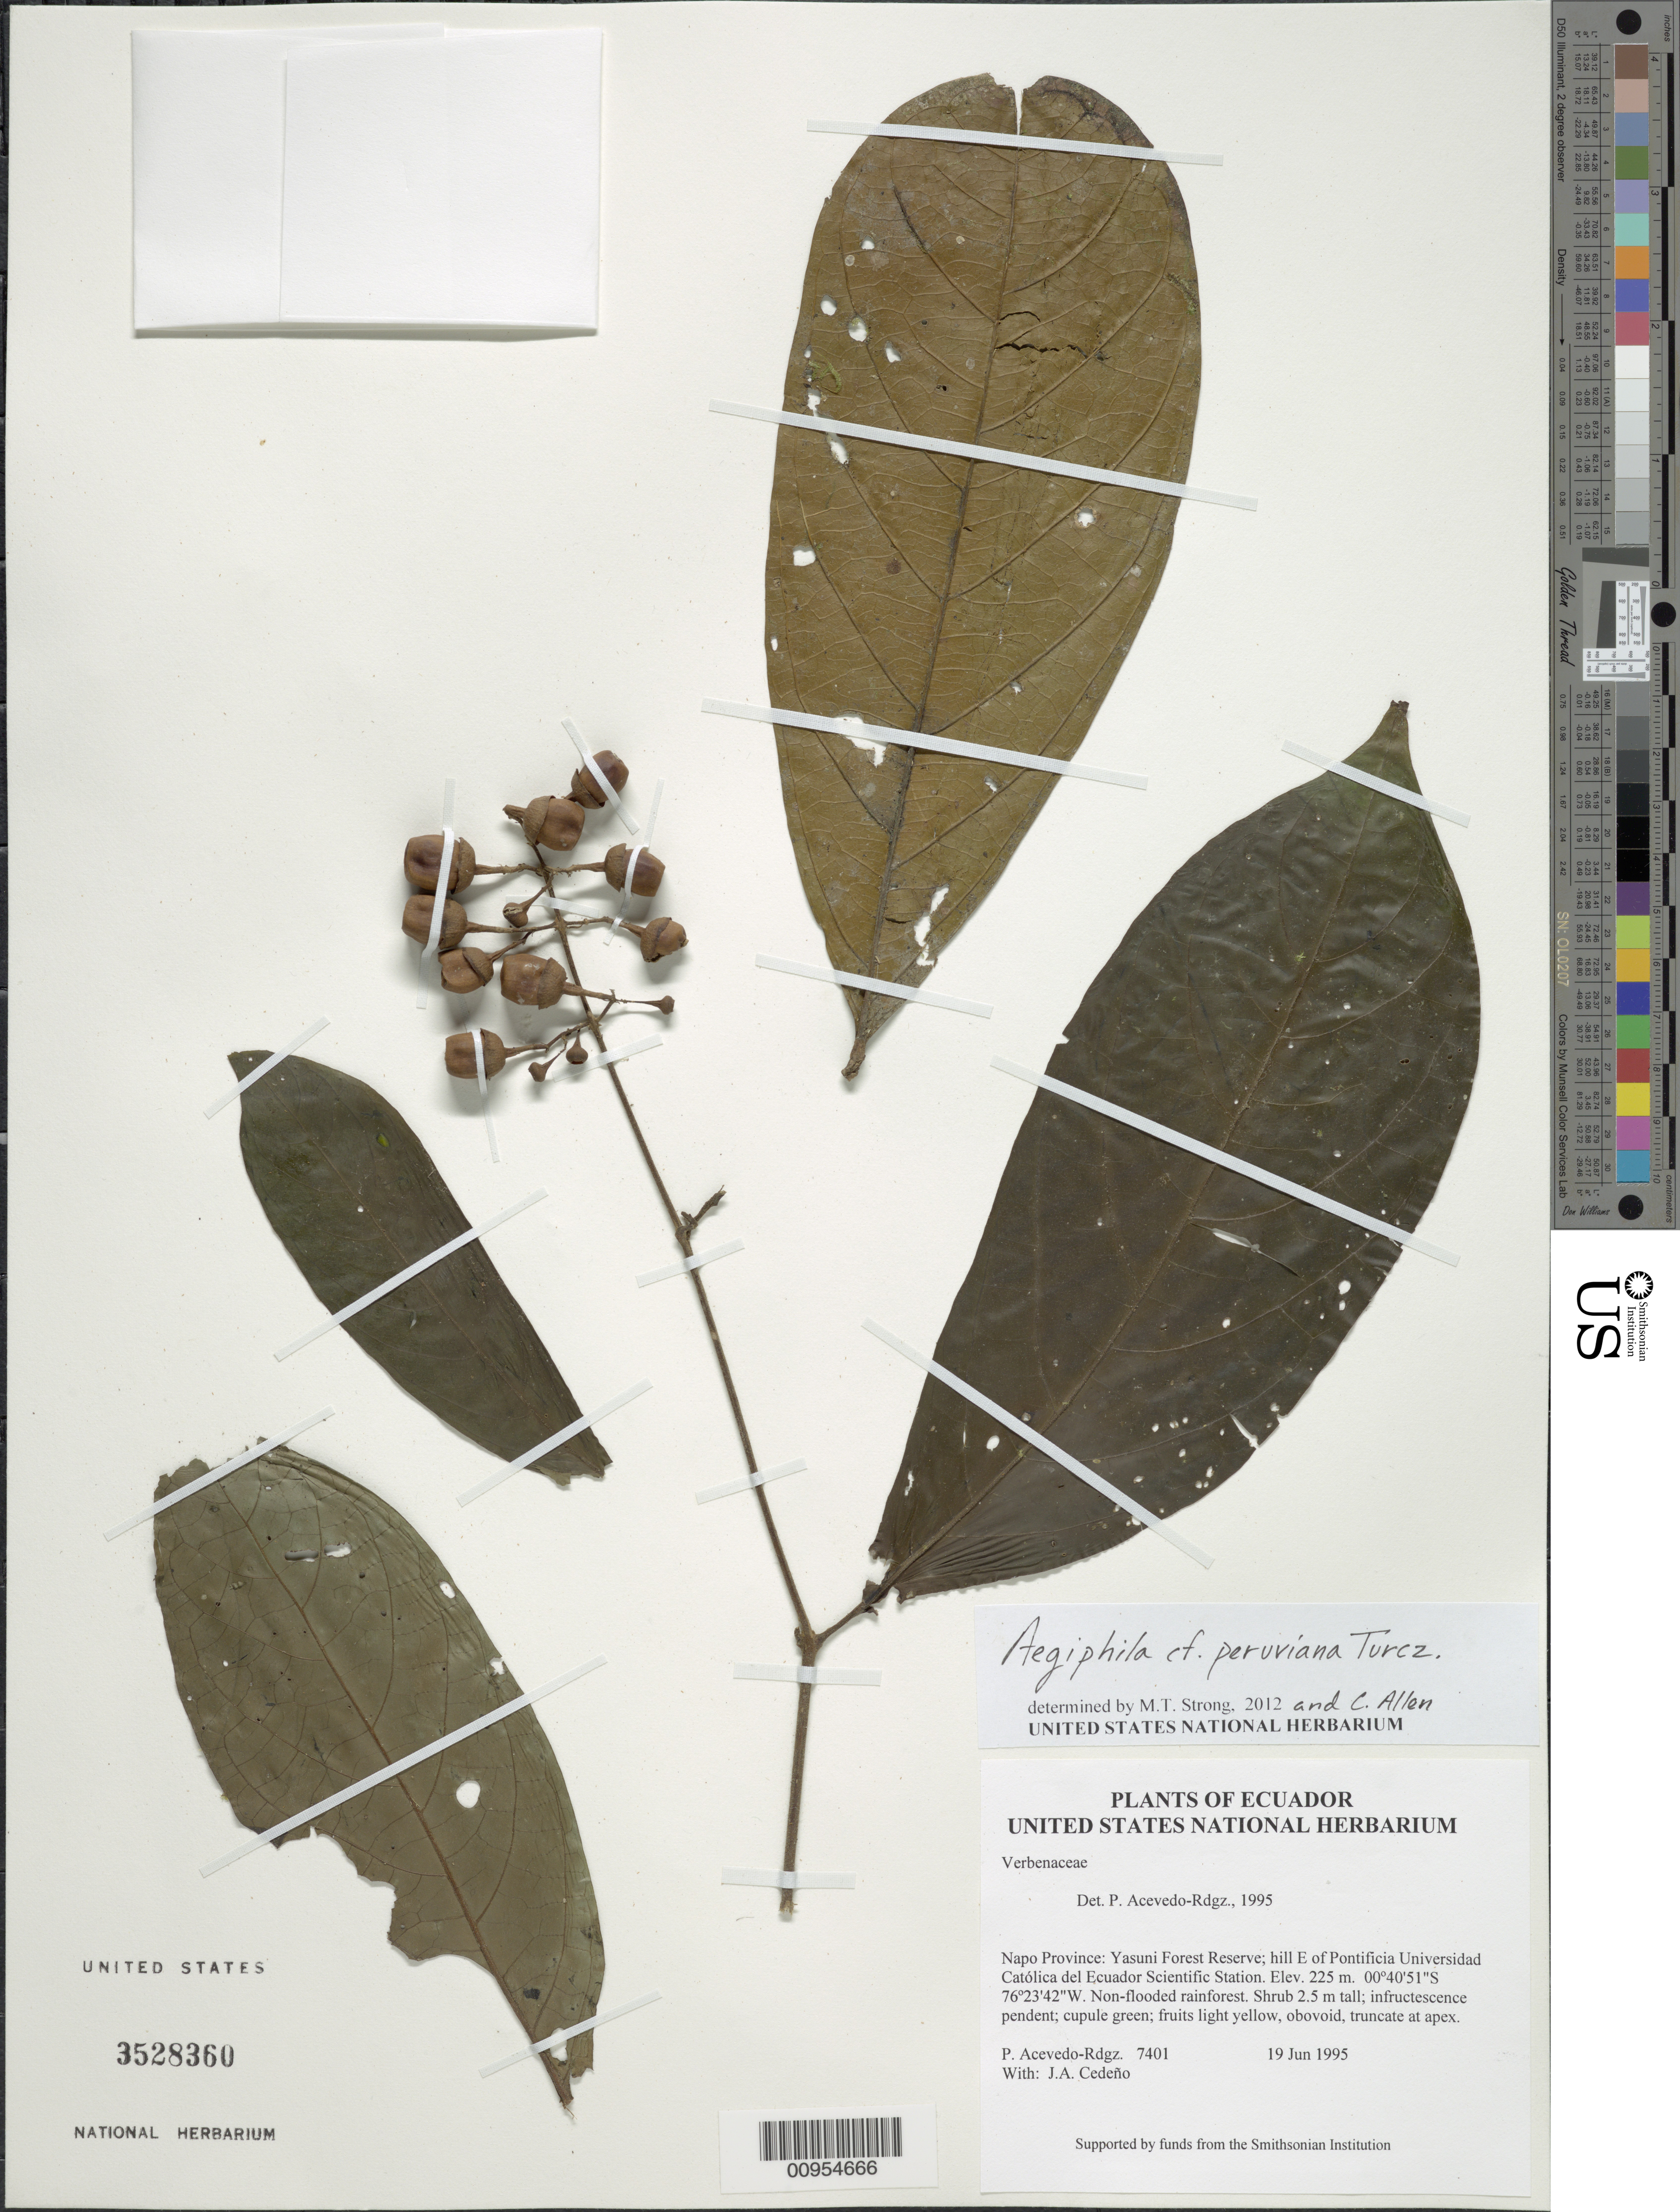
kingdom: Plantae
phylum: Tracheophyta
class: Magnoliopsida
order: Lamiales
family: Lamiaceae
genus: Aegiphila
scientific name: Aegiphila peruviana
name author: Turcz.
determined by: Strong, M. T.; Allen, C.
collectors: P. Acevedo-Rodr. & J. A. Cedeño M.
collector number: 7401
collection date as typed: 19 Jun 1995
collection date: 1995-06-19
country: Ecuador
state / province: Napo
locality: Napo Province: Yasuni Forest Reserve; hill E of Pontificia Universidad Católica del Ecuador Scientific Station.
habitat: Non-flooded rainforest.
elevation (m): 225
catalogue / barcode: US 3528360